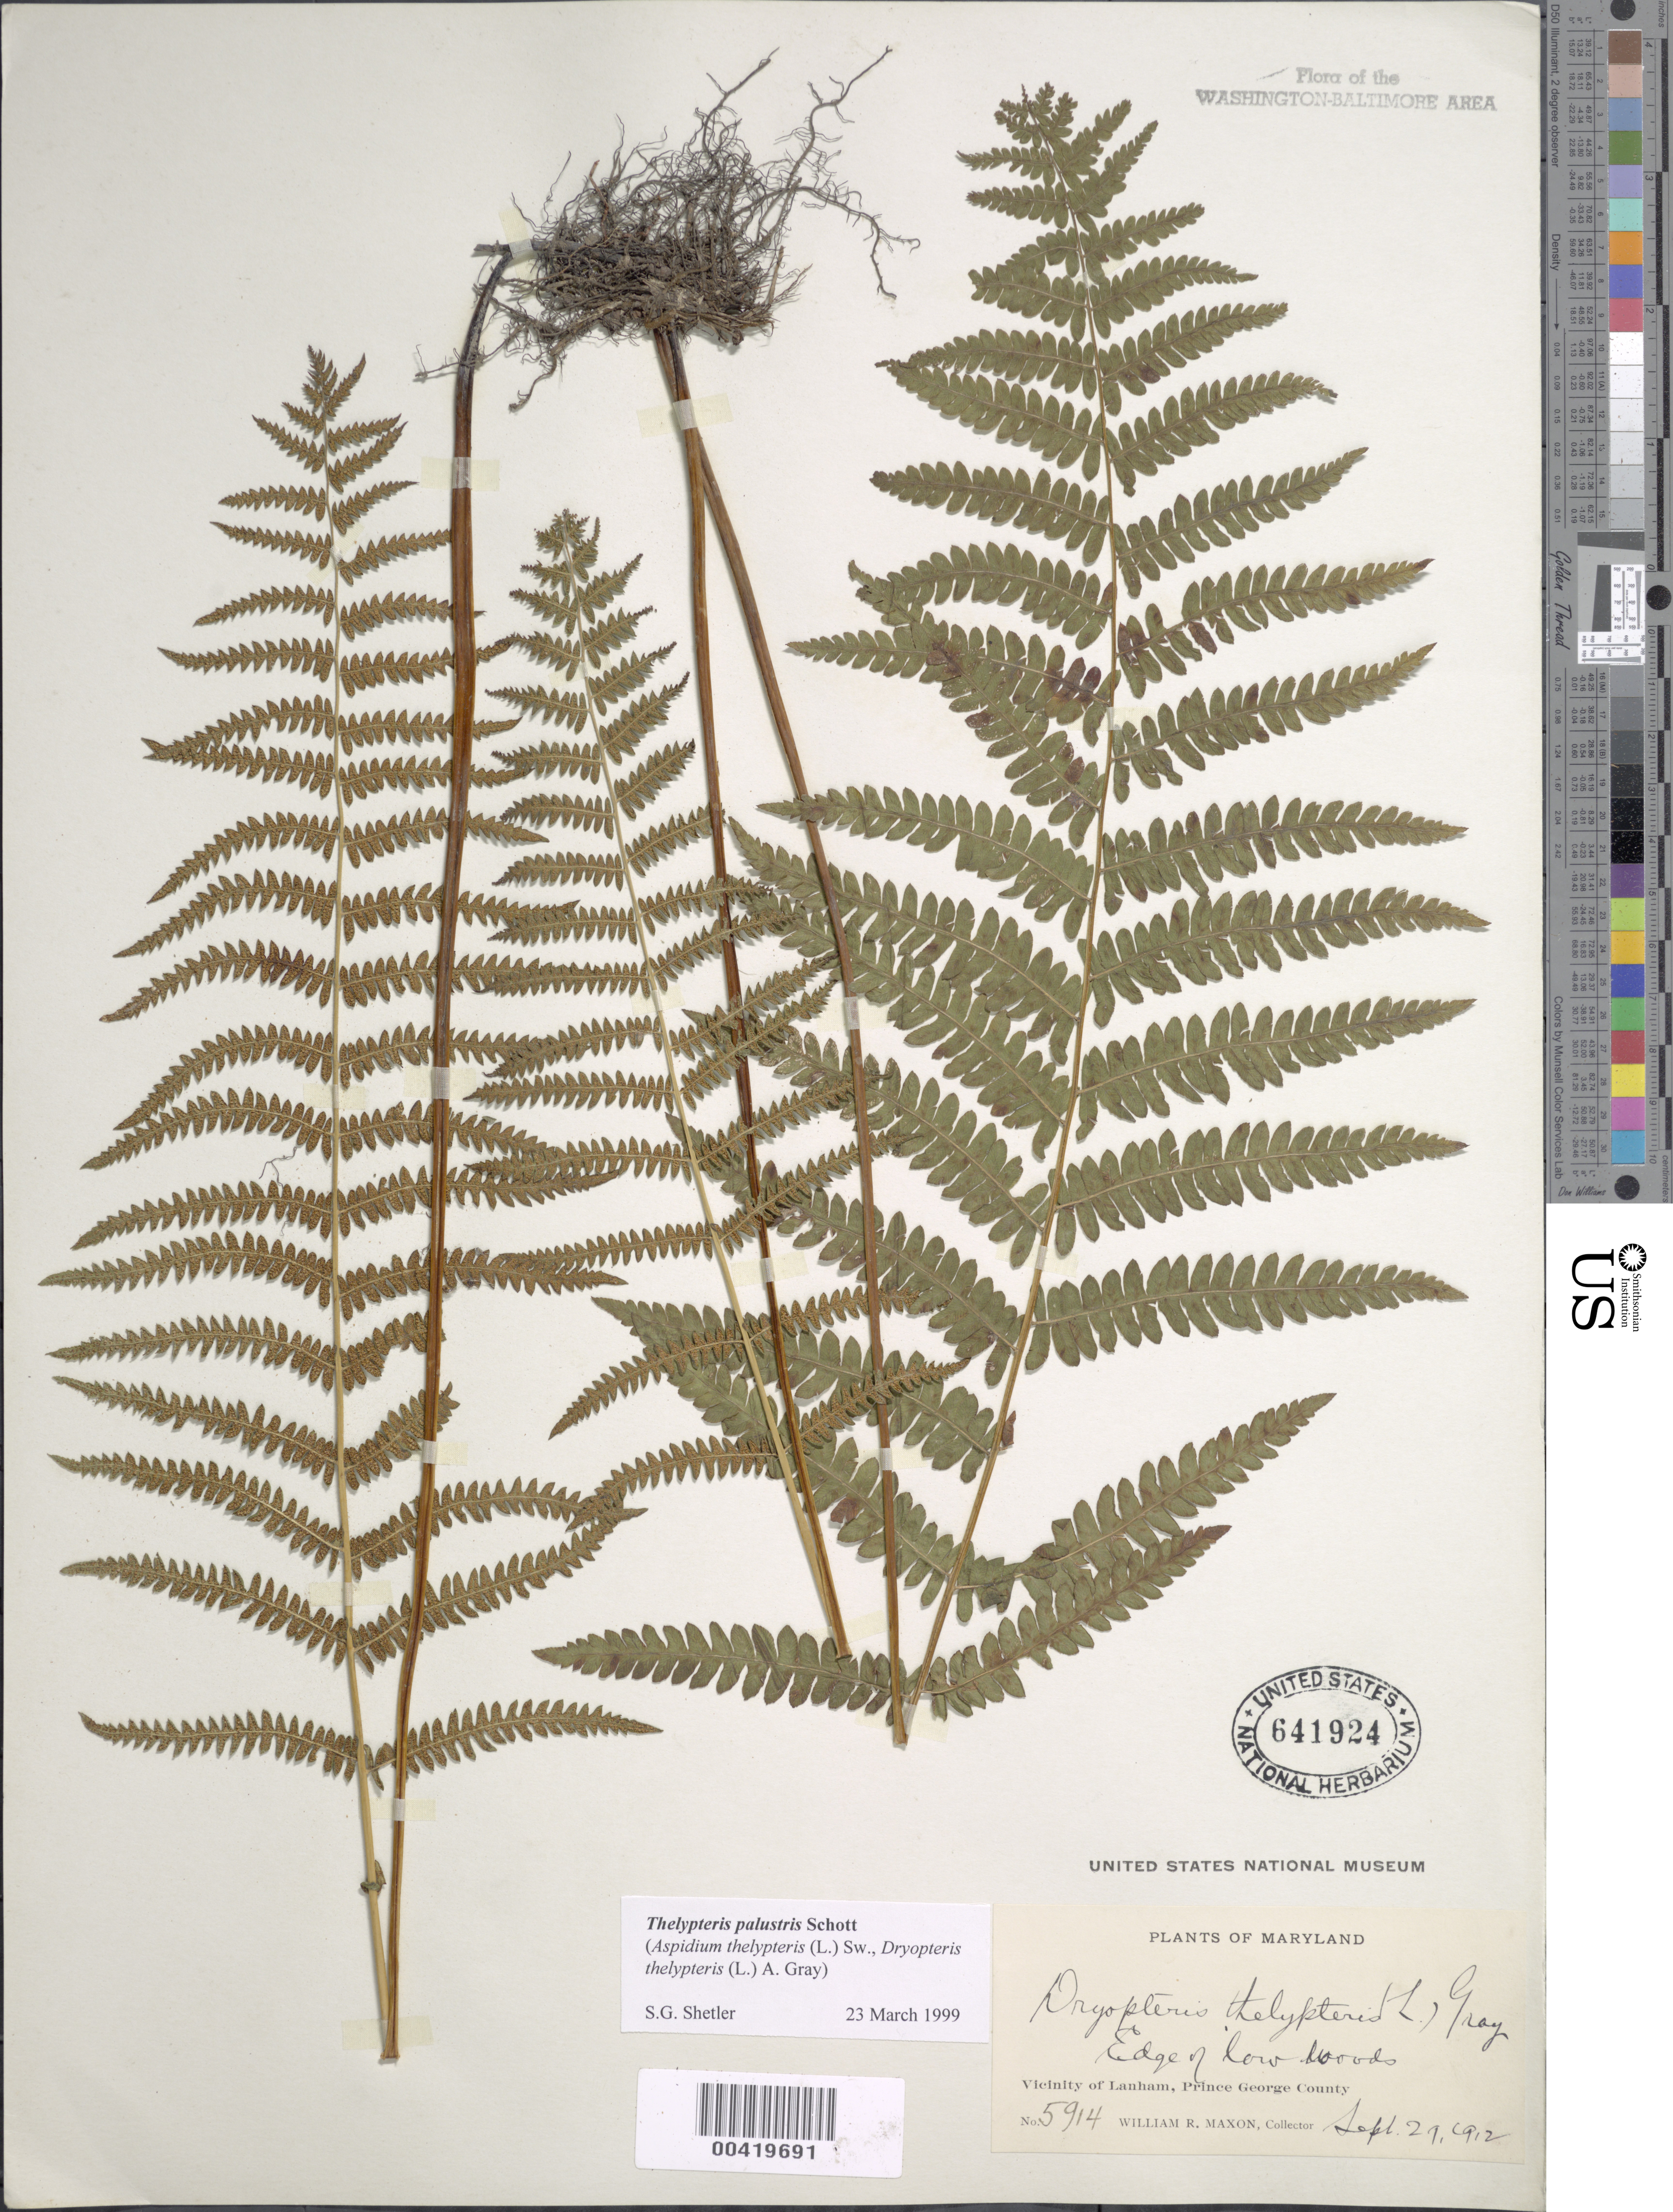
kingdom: Plantae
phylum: Tracheophyta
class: Polypodiopsida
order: Polypodiales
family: Thelypteridaceae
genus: Thelypteris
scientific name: Thelypteris palustris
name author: (Salisb.) Schott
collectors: W. R. Maxon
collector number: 5914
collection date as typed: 29 Sep 1912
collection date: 1912-09-29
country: United States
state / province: Maryland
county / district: Prince George's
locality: Lanham vicinity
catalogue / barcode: US 641924